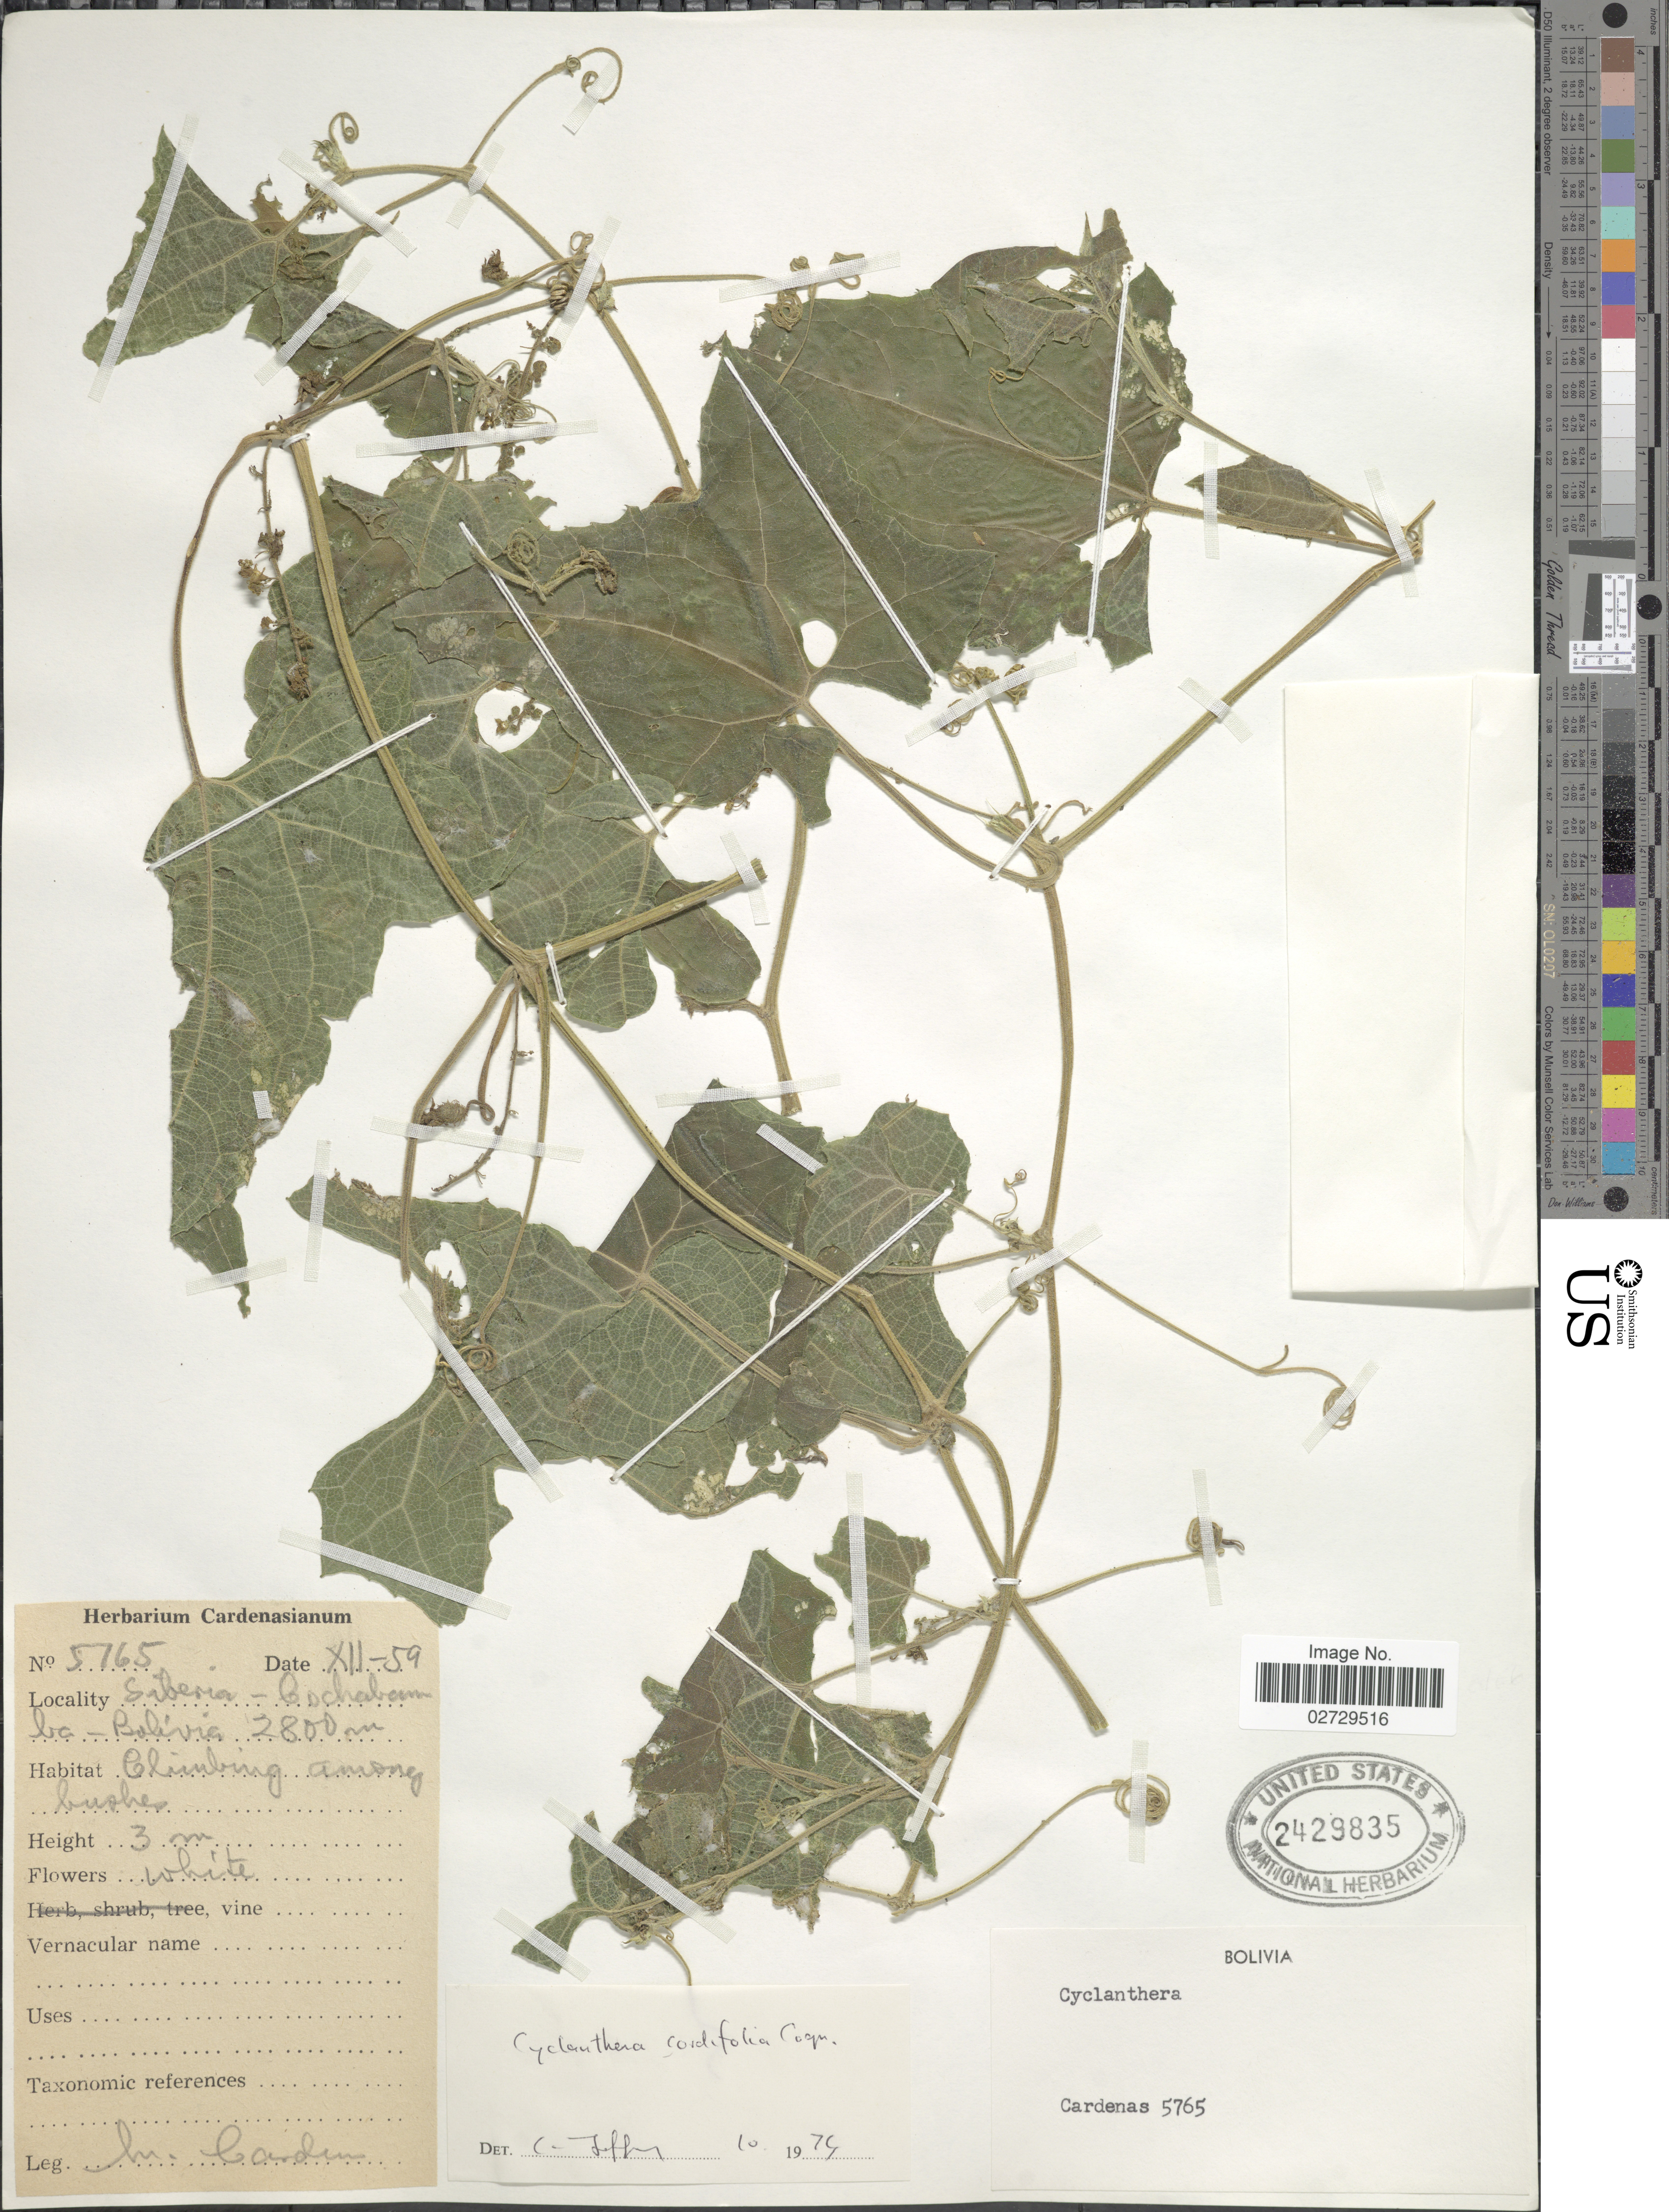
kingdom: Plantae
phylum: Tracheophyta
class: Magnoliopsida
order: Cucurbitales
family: Cucurbitaceae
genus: Cyclanthera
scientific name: Cyclanthera cordifolia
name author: Cogn.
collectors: M. Cárdenas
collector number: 5765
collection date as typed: Transcribed d/m/y: /12/59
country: Bolivia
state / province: Cochabamba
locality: Siberia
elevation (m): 2800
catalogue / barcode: US 2429835